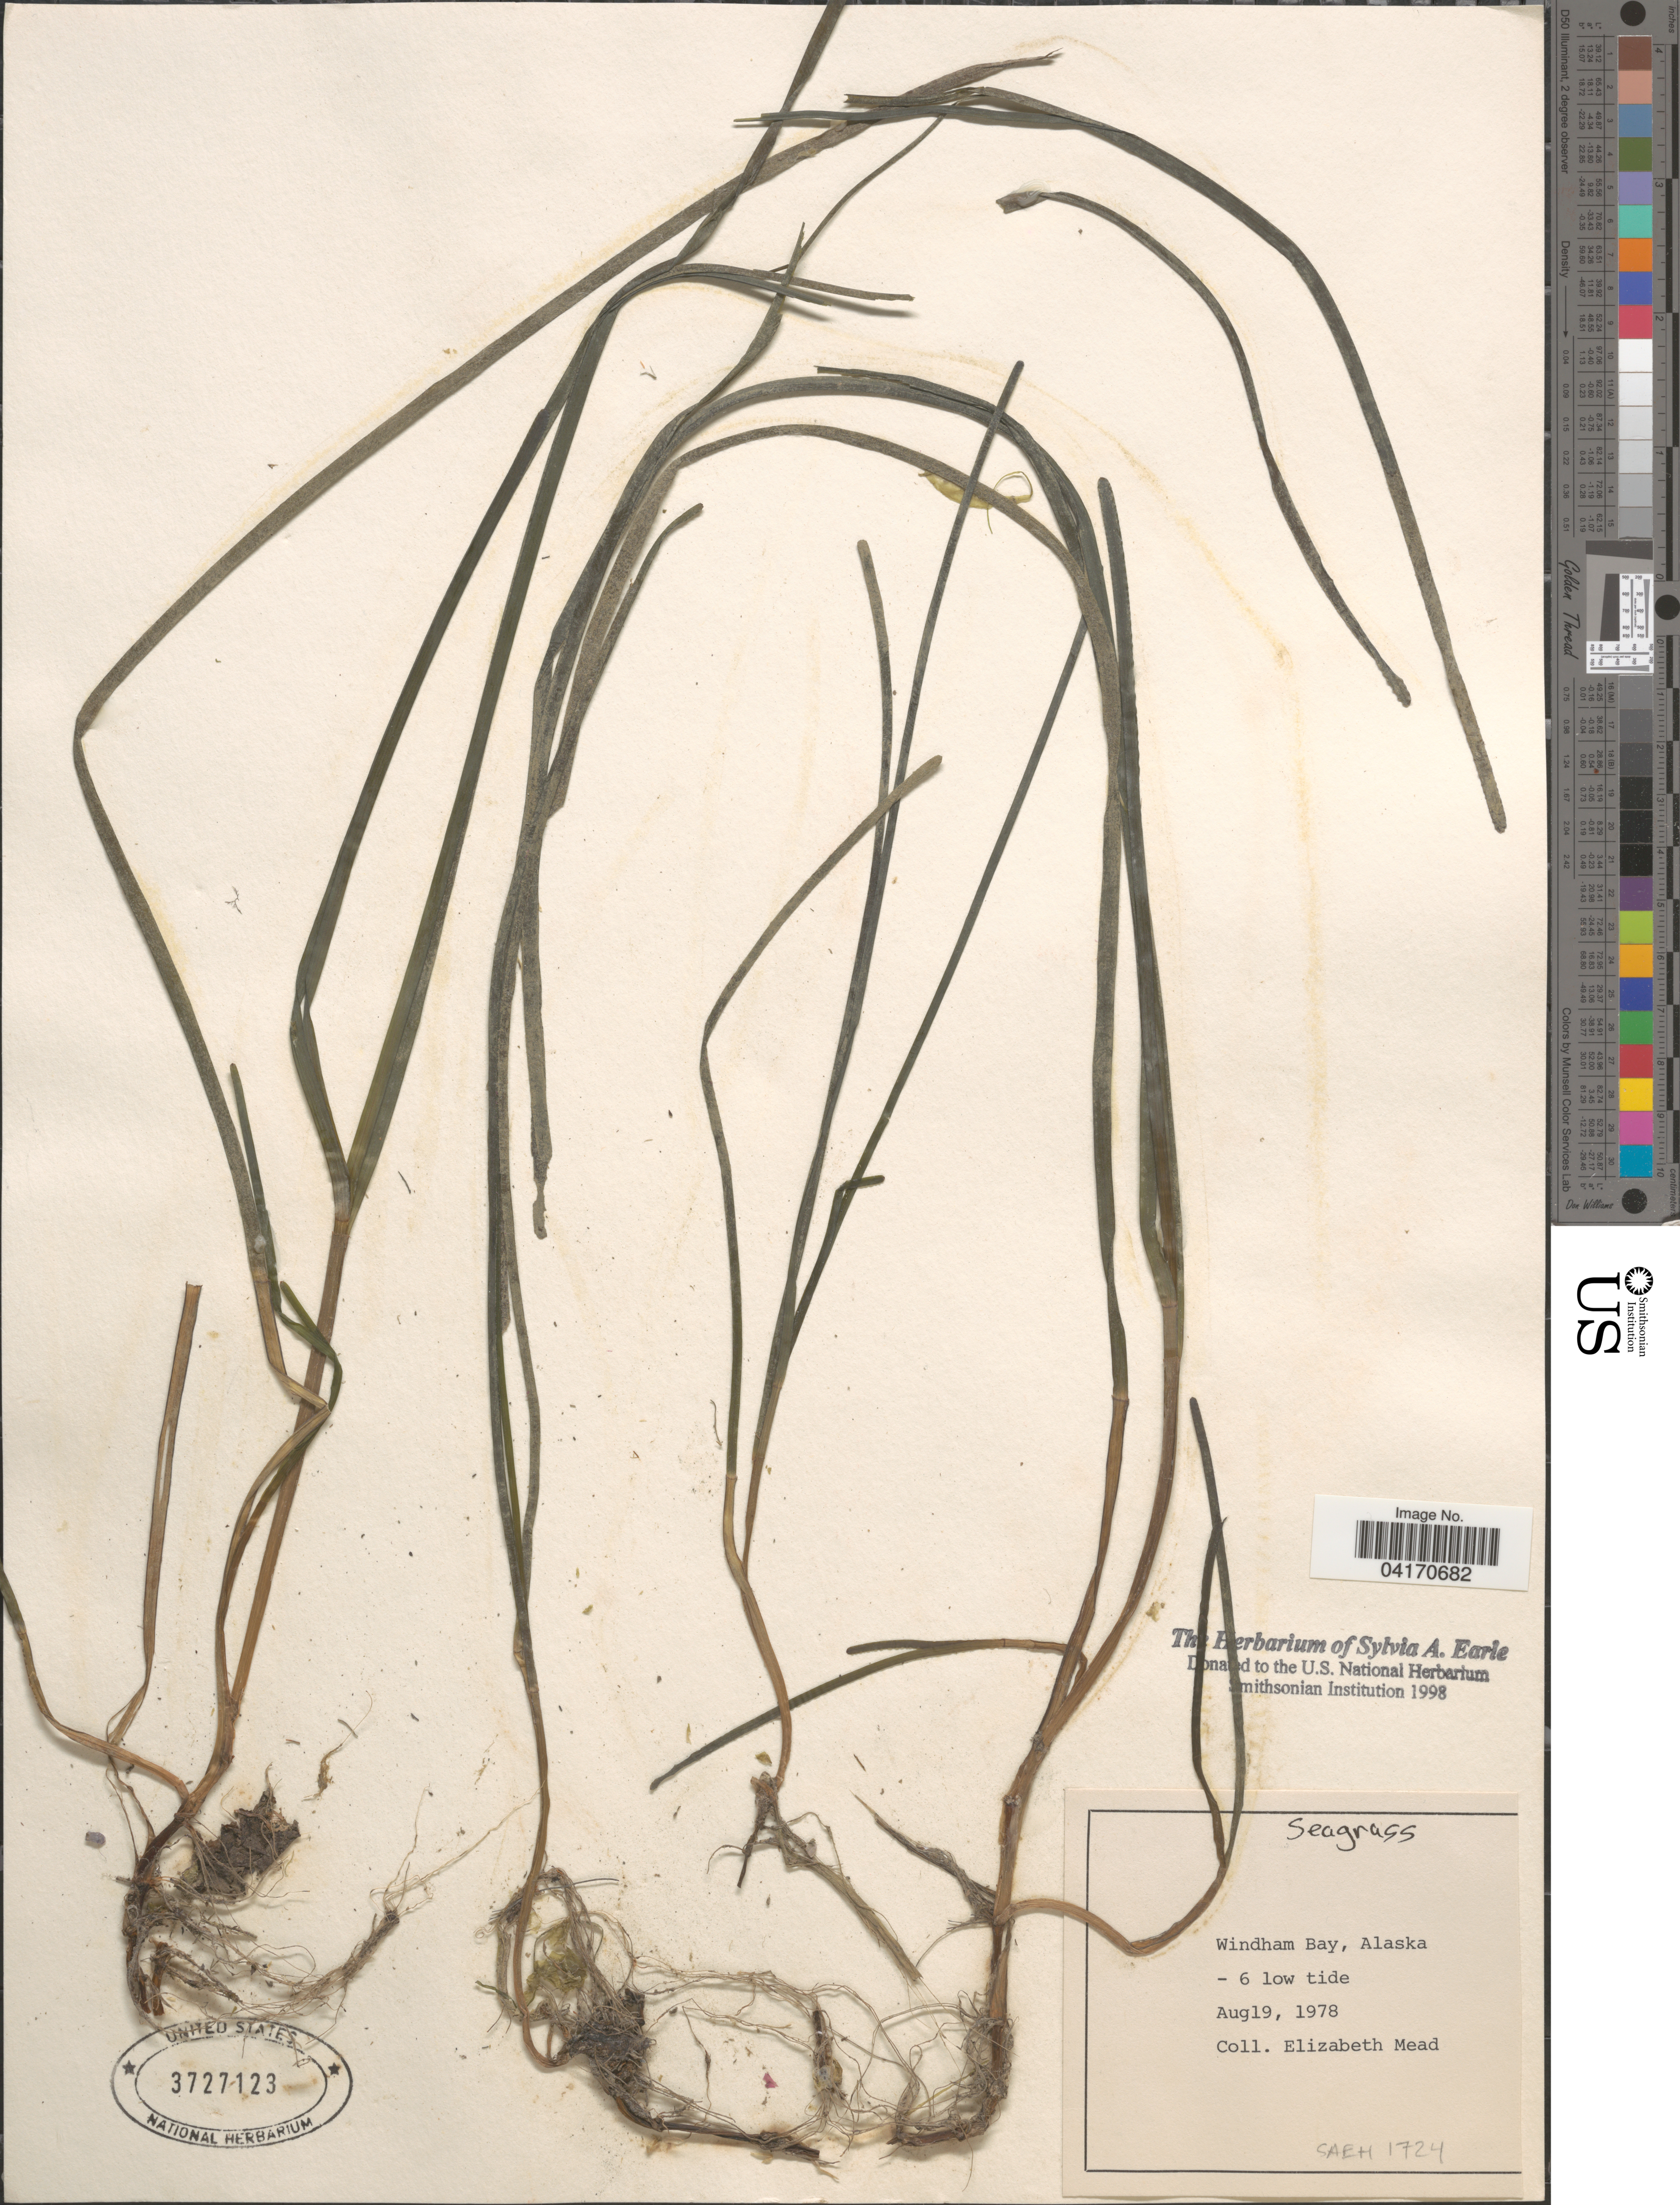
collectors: E. Mead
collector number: SAEH 1724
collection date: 1978-08-19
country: United States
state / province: Alaska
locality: Windham Bay.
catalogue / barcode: US 3727123